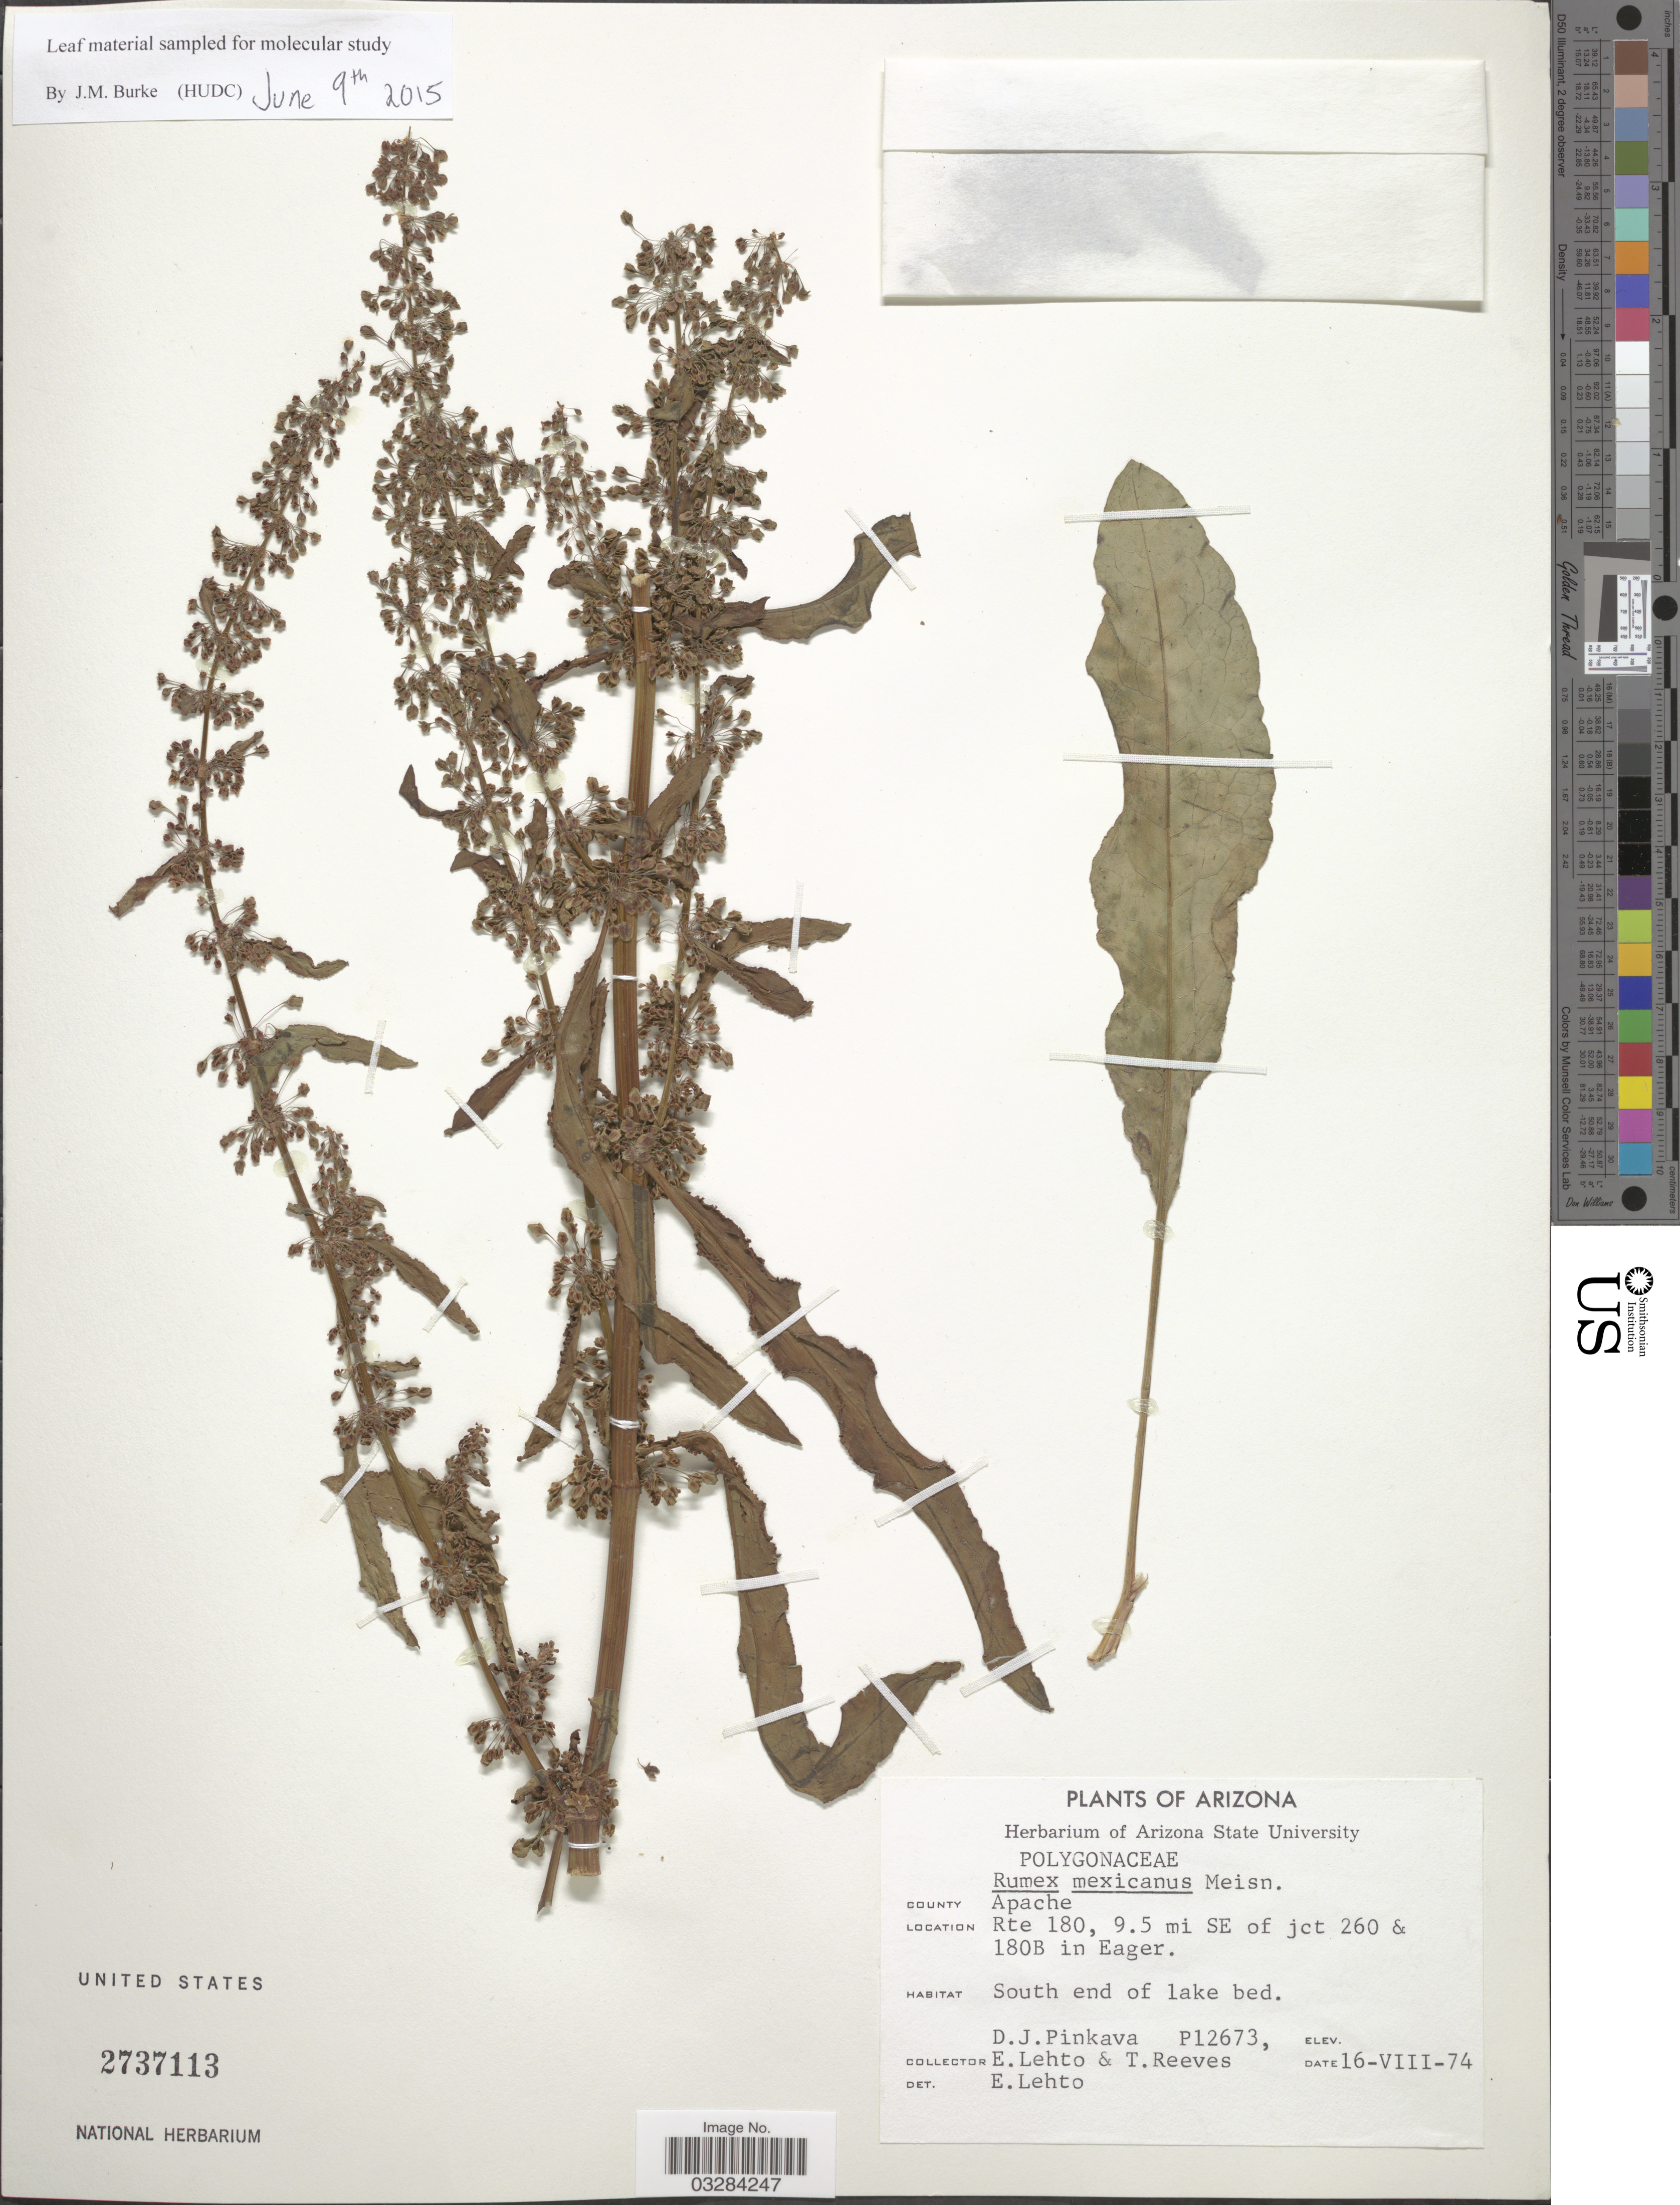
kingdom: Plantae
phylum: Tracheophyta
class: Magnoliopsida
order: Caryophyllales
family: Polygonaceae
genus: Rumex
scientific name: Rumex mexicanus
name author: Meisn.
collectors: D. J. Pinkava, E. Lehto & T. Reeves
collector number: P12673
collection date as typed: Transcribed d/m/y: 16/8/74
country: United States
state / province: Arizona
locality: County Apache. Rte 180, 9.5 mi SE of jct 260 & 180B in Eager.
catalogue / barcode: US 2737113